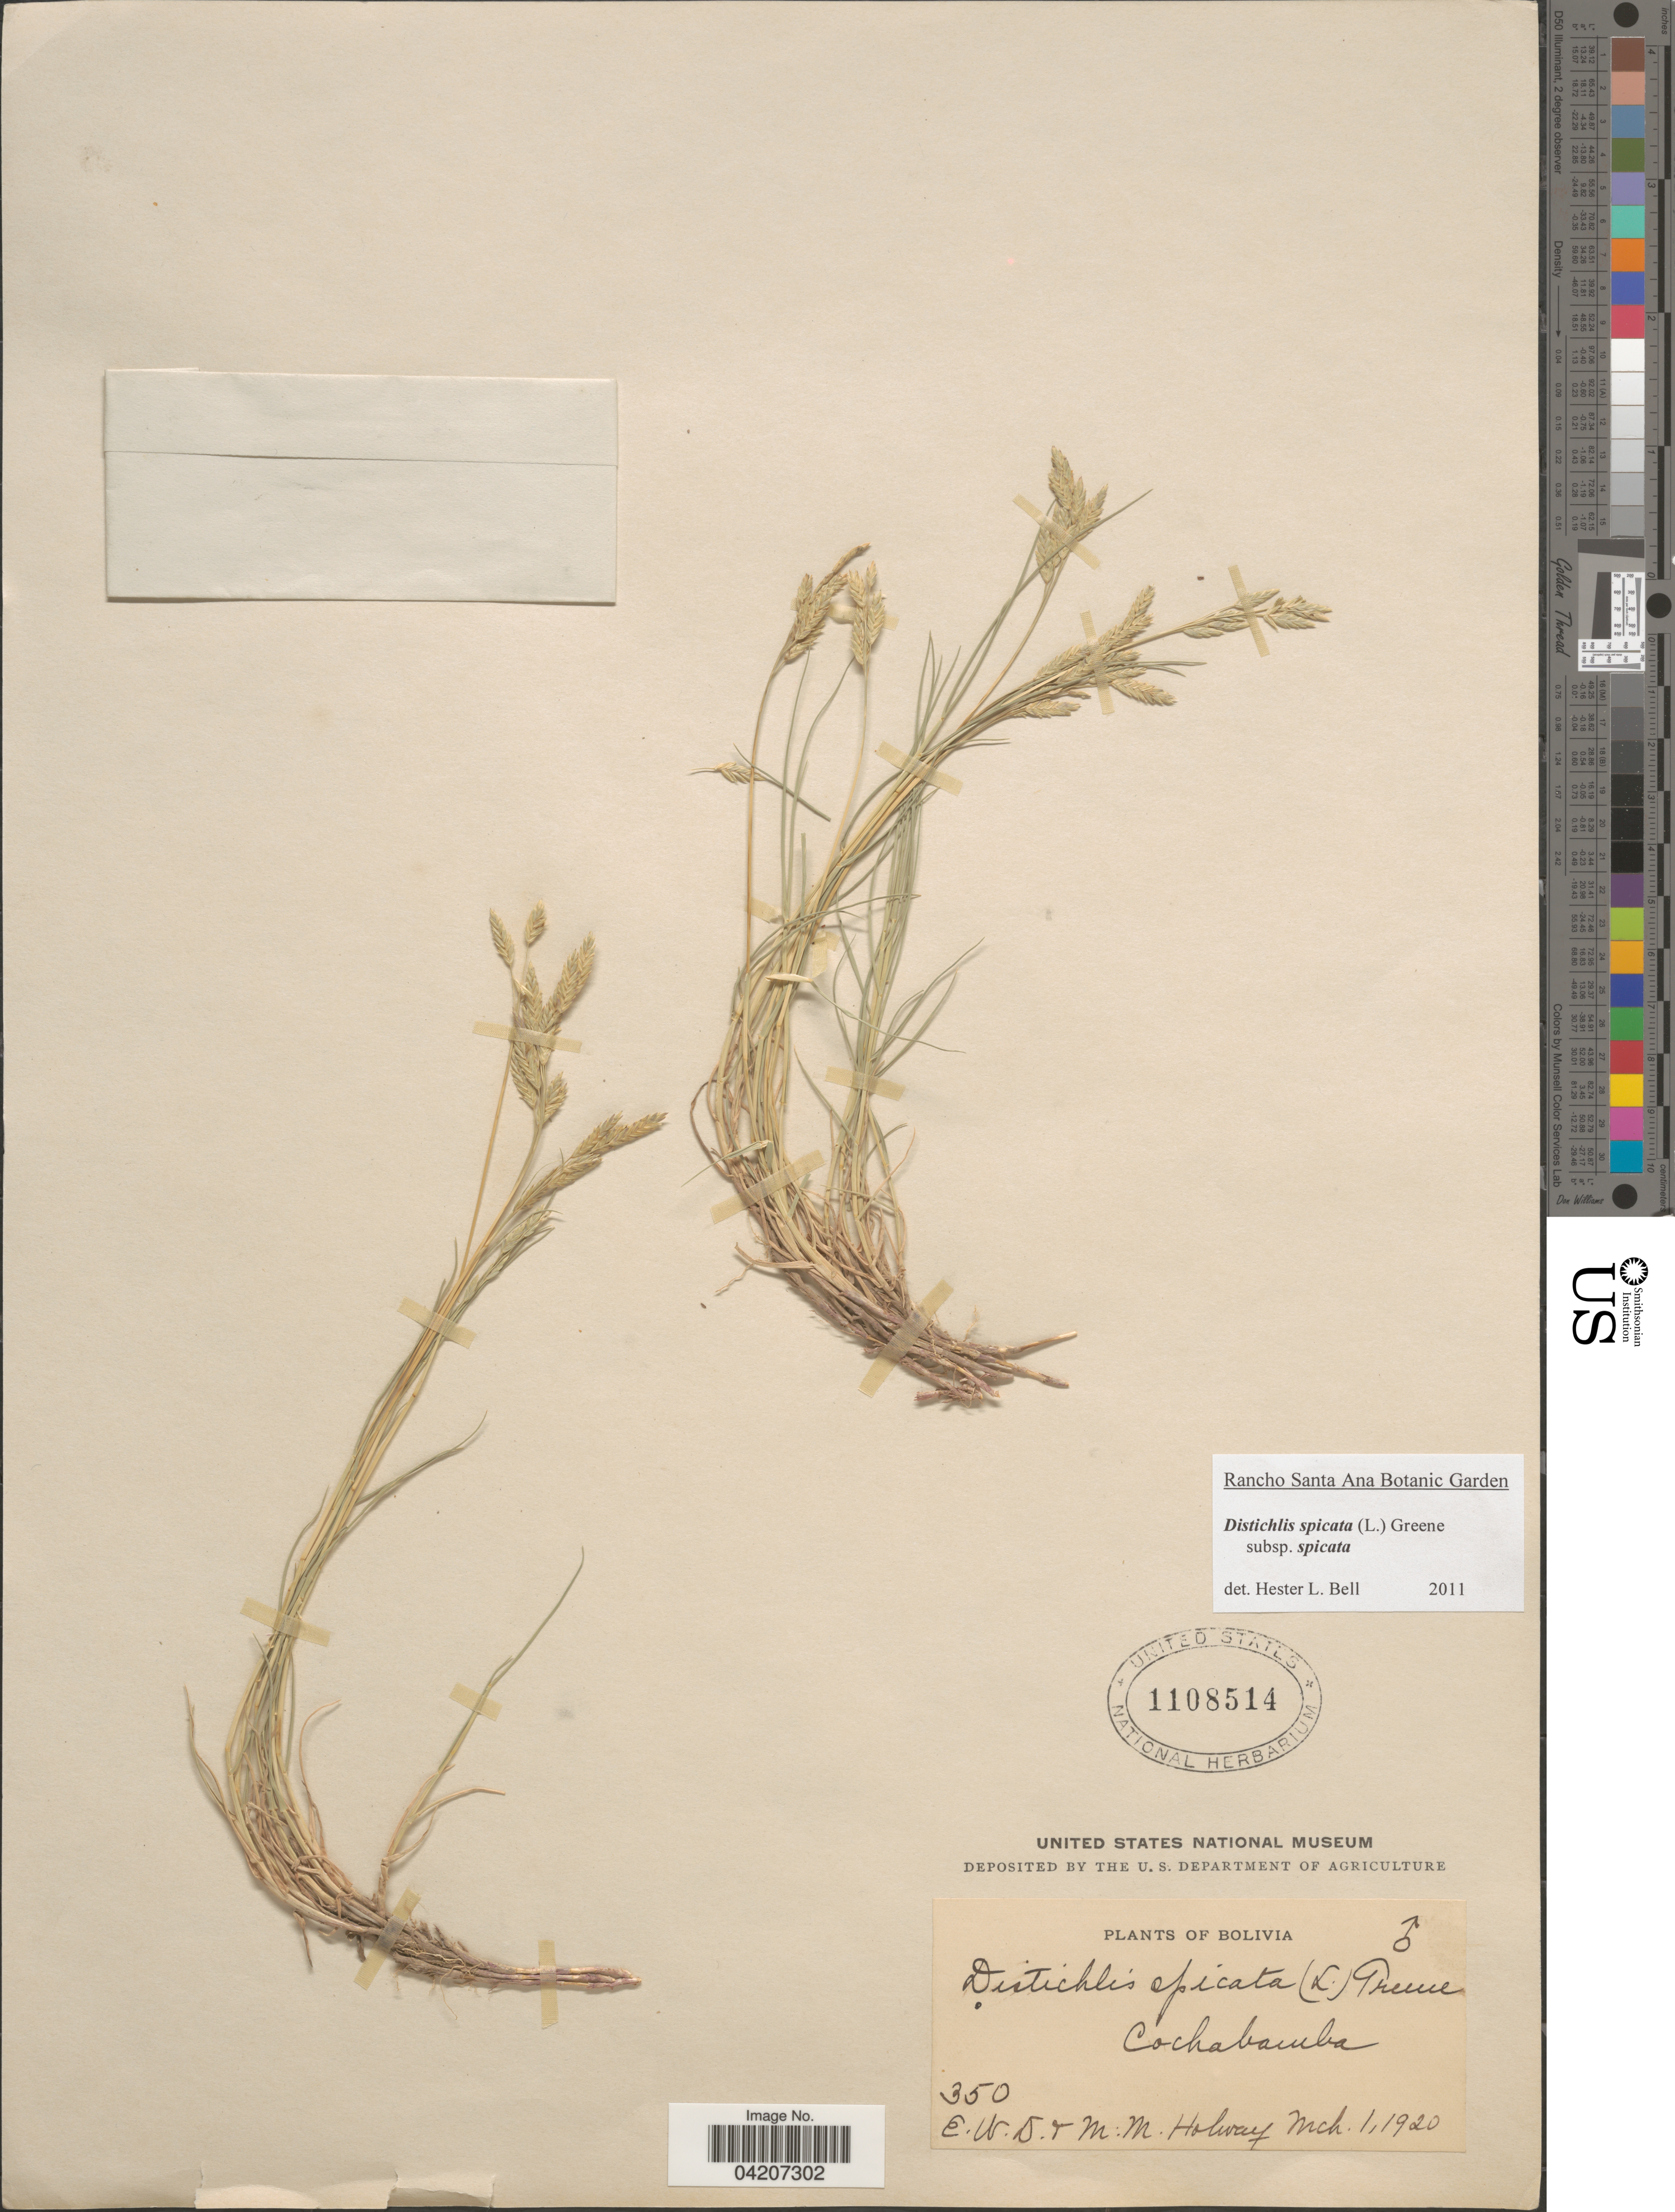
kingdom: Plantae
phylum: Tracheophyta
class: Liliopsida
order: Poales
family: Poaceae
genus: Distichlis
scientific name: Distichlis spicata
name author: (L.) Greene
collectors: E. W. D. Holway & M. M. Holway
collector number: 350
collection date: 1920-03-01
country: Bolivia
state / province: Cochabamba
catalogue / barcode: US 1108514